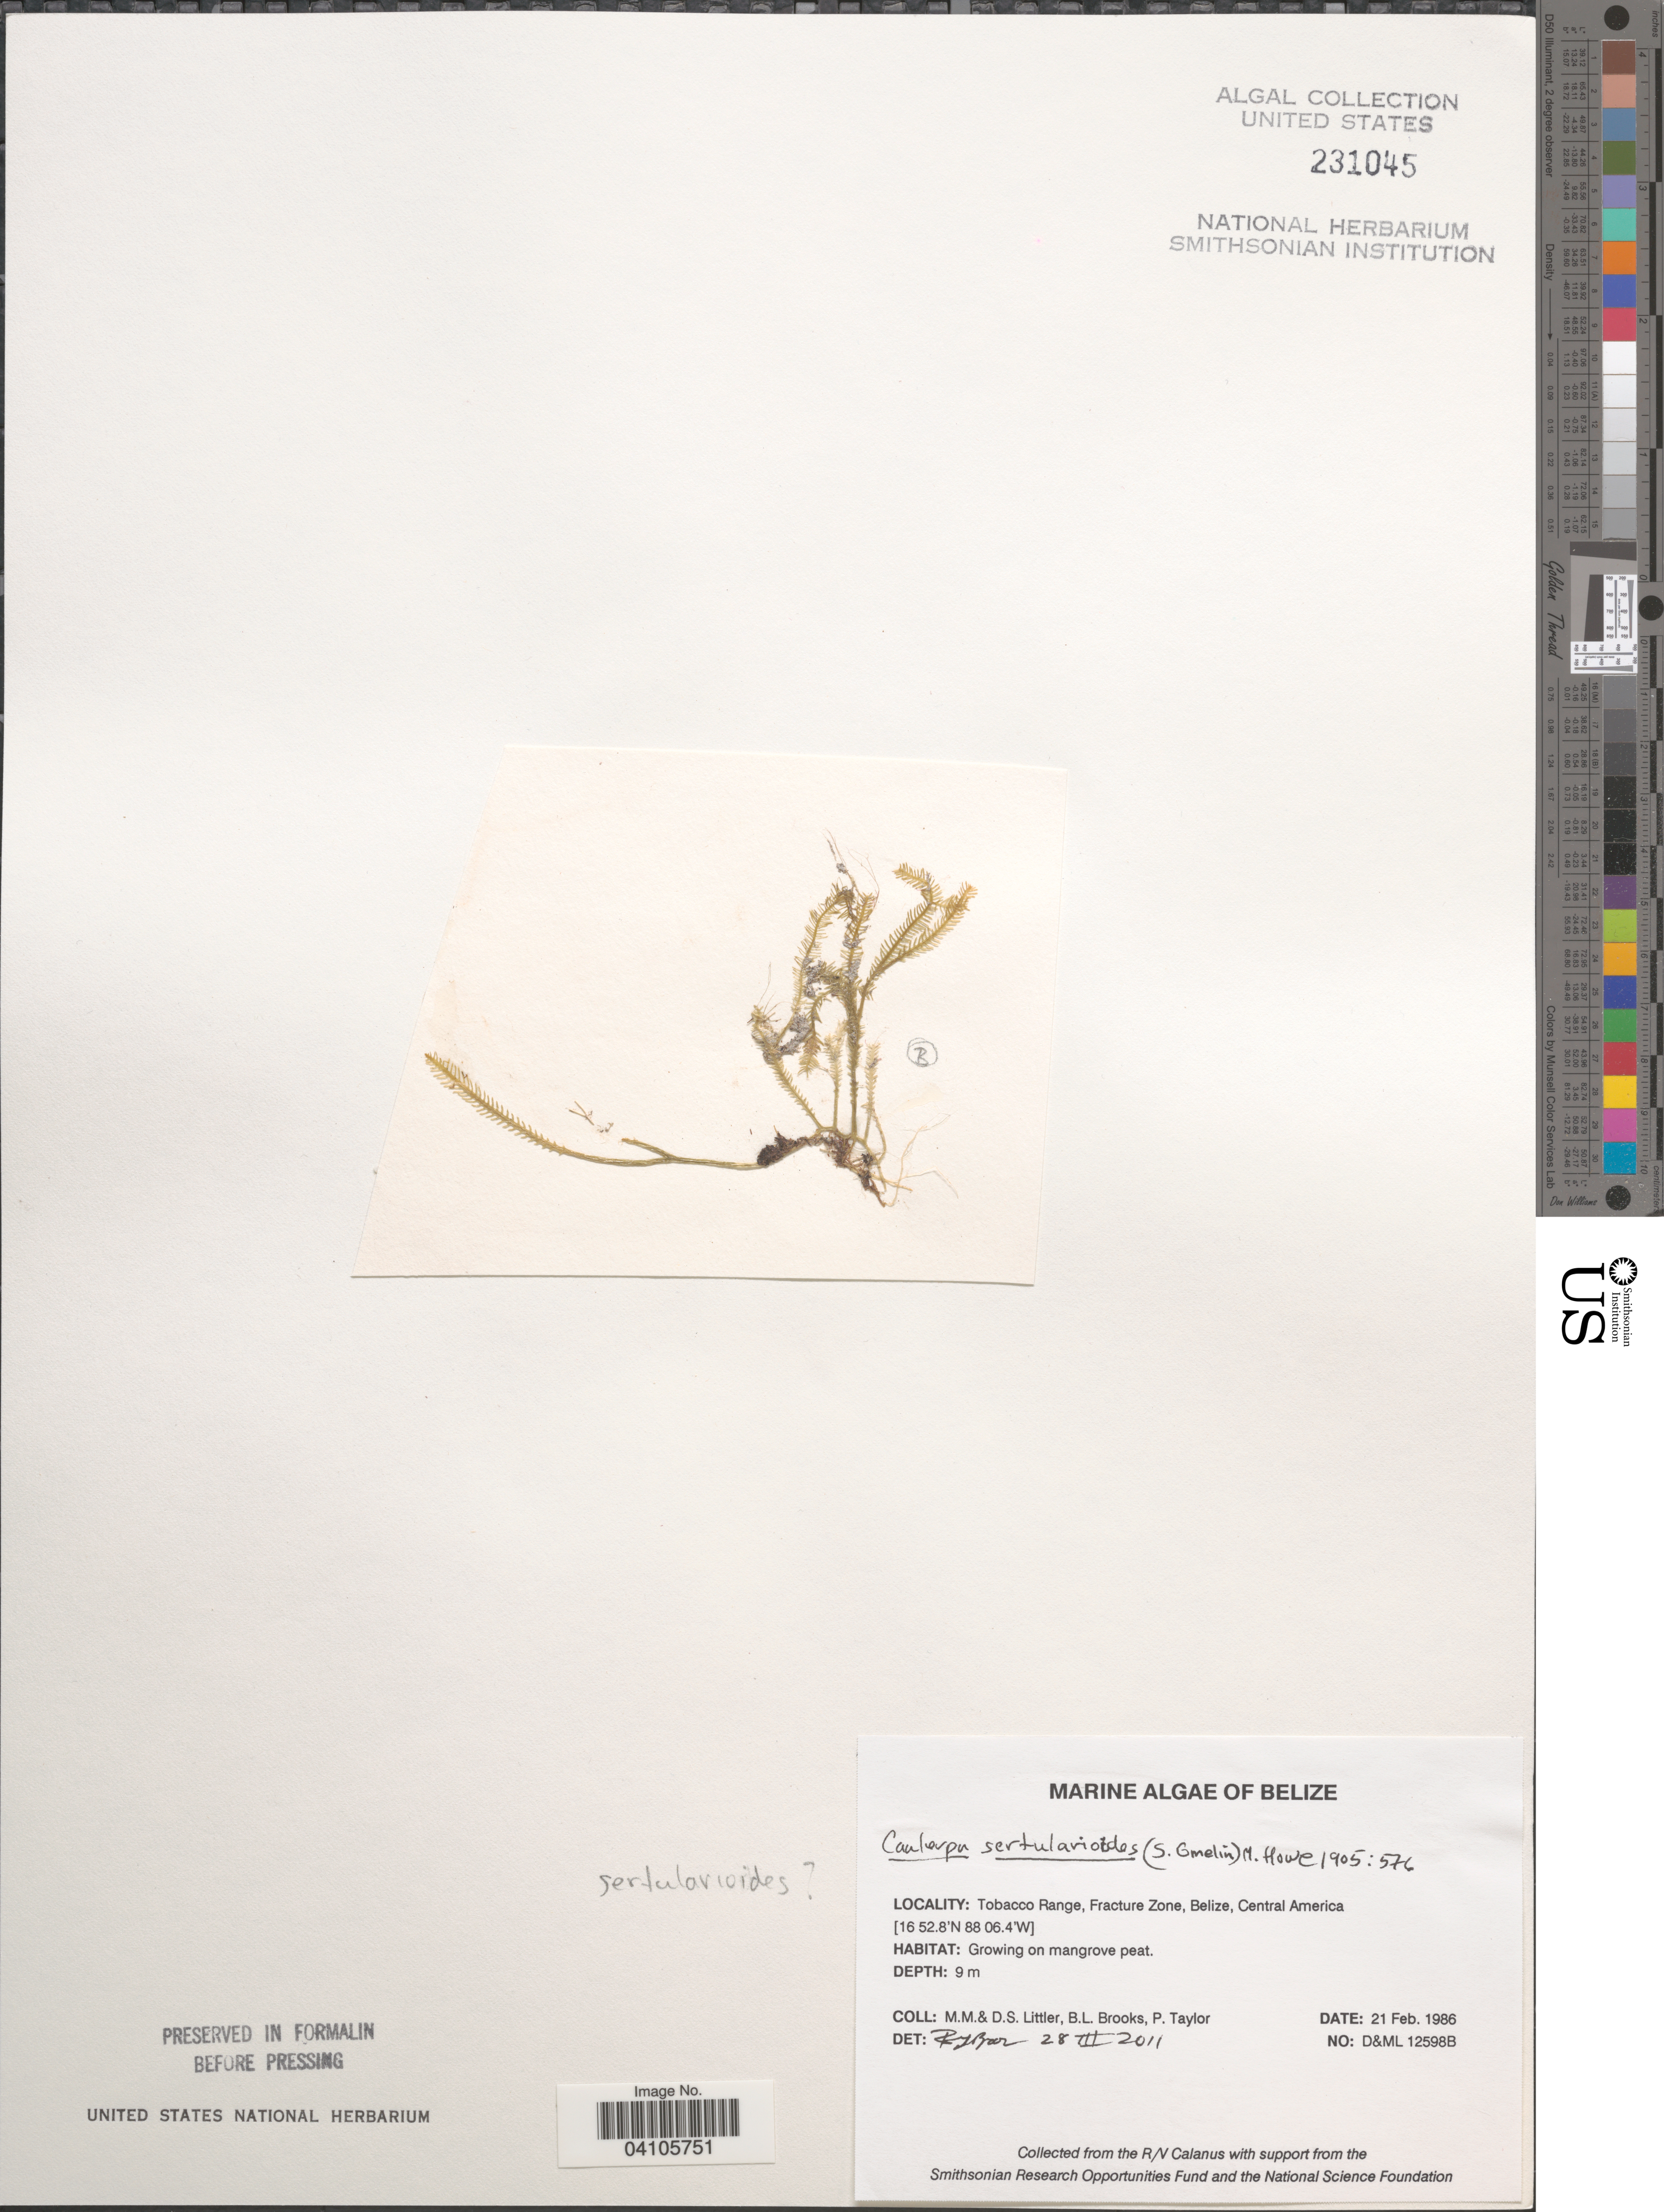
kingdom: Plantae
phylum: Chlorophyta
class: Ulvophyceae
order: Bryopsidales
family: Caulerpaceae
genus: Caulerpa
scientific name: Caulerpa sertularioides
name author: (S.G. Gmel.) M. Howe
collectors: D. S. Littler, B. Brooks & P. Taylor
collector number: D&ML12598B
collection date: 1986-02-21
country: Belize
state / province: Belize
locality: Tobacco Range, Fracture Zone.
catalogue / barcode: US 231045